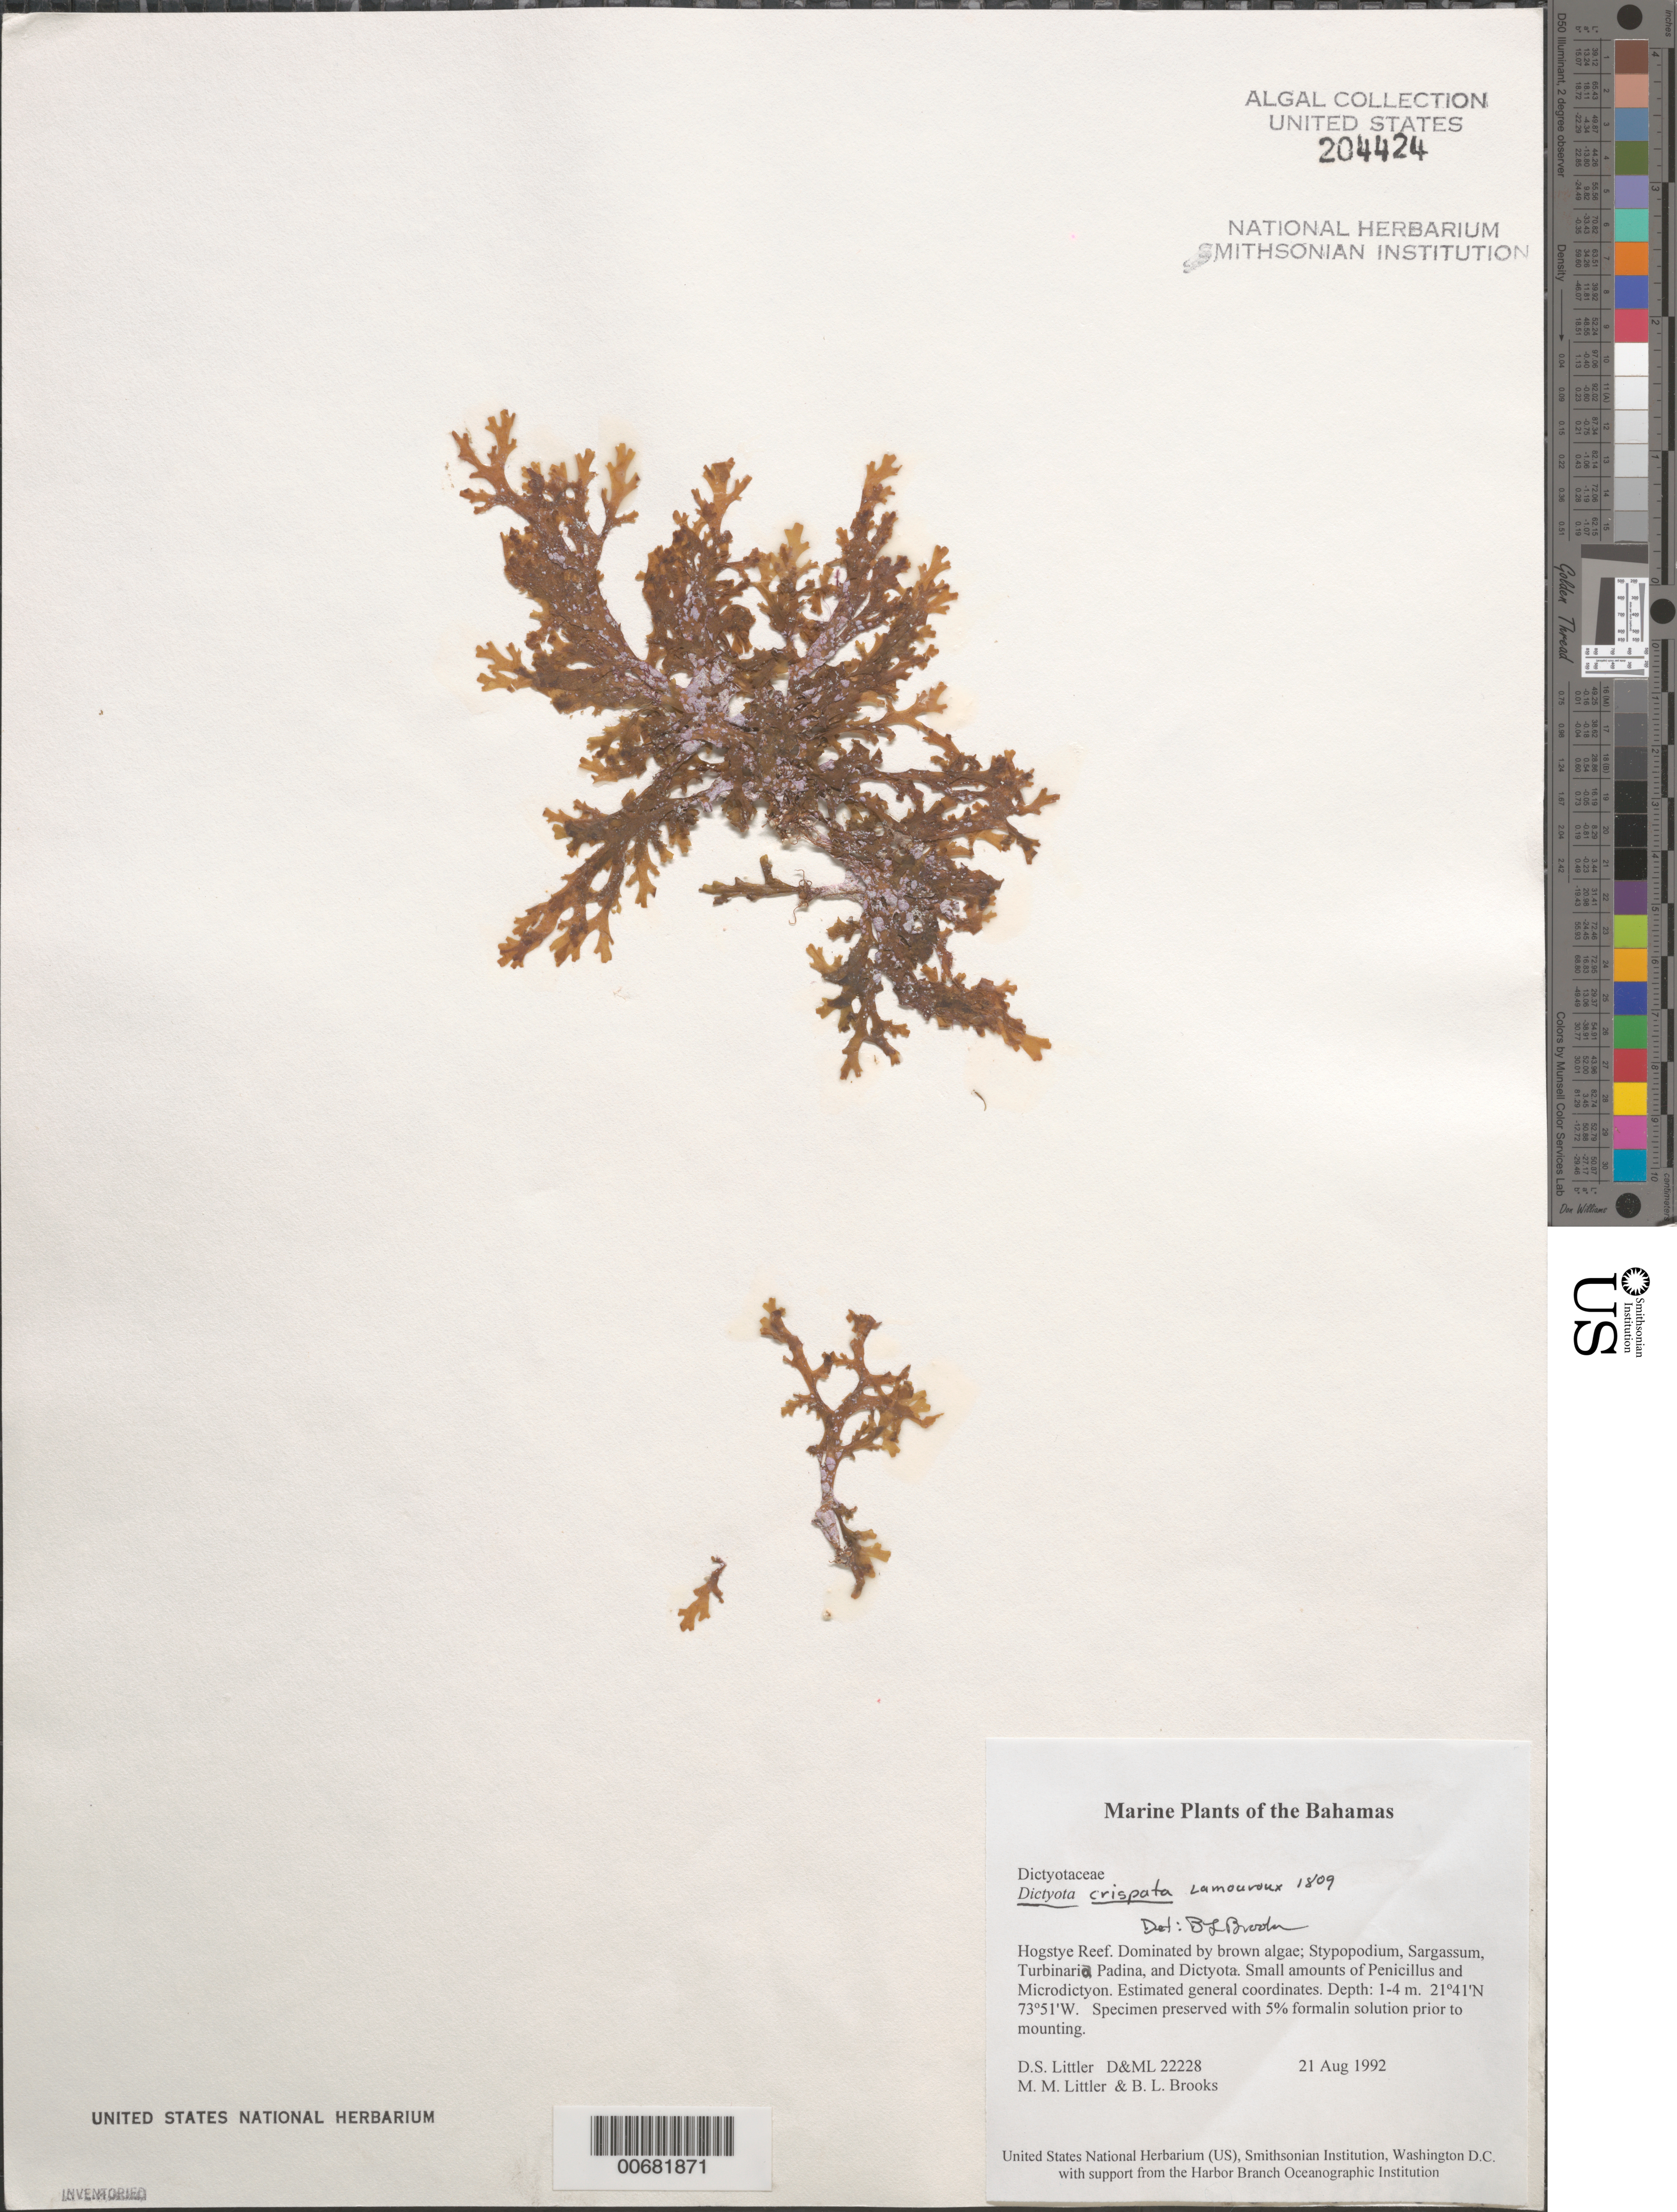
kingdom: Chromista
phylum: Ochrophyta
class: Phaeophyceae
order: Dictyotales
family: Dictyotaceae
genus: Canistrocarpus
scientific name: Canistrocarpus crispatus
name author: (J.V.Lamouroux) De Paula & De Clerck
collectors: D. S. Littler, M. M. Littler & B. Brooks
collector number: D&ML 22228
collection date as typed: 21 Aug 1992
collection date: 1992-08-21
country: Bahamas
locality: Hogsty Reef (Hogstye Reef)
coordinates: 21 41' N, 73 51' W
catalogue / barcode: US 204424